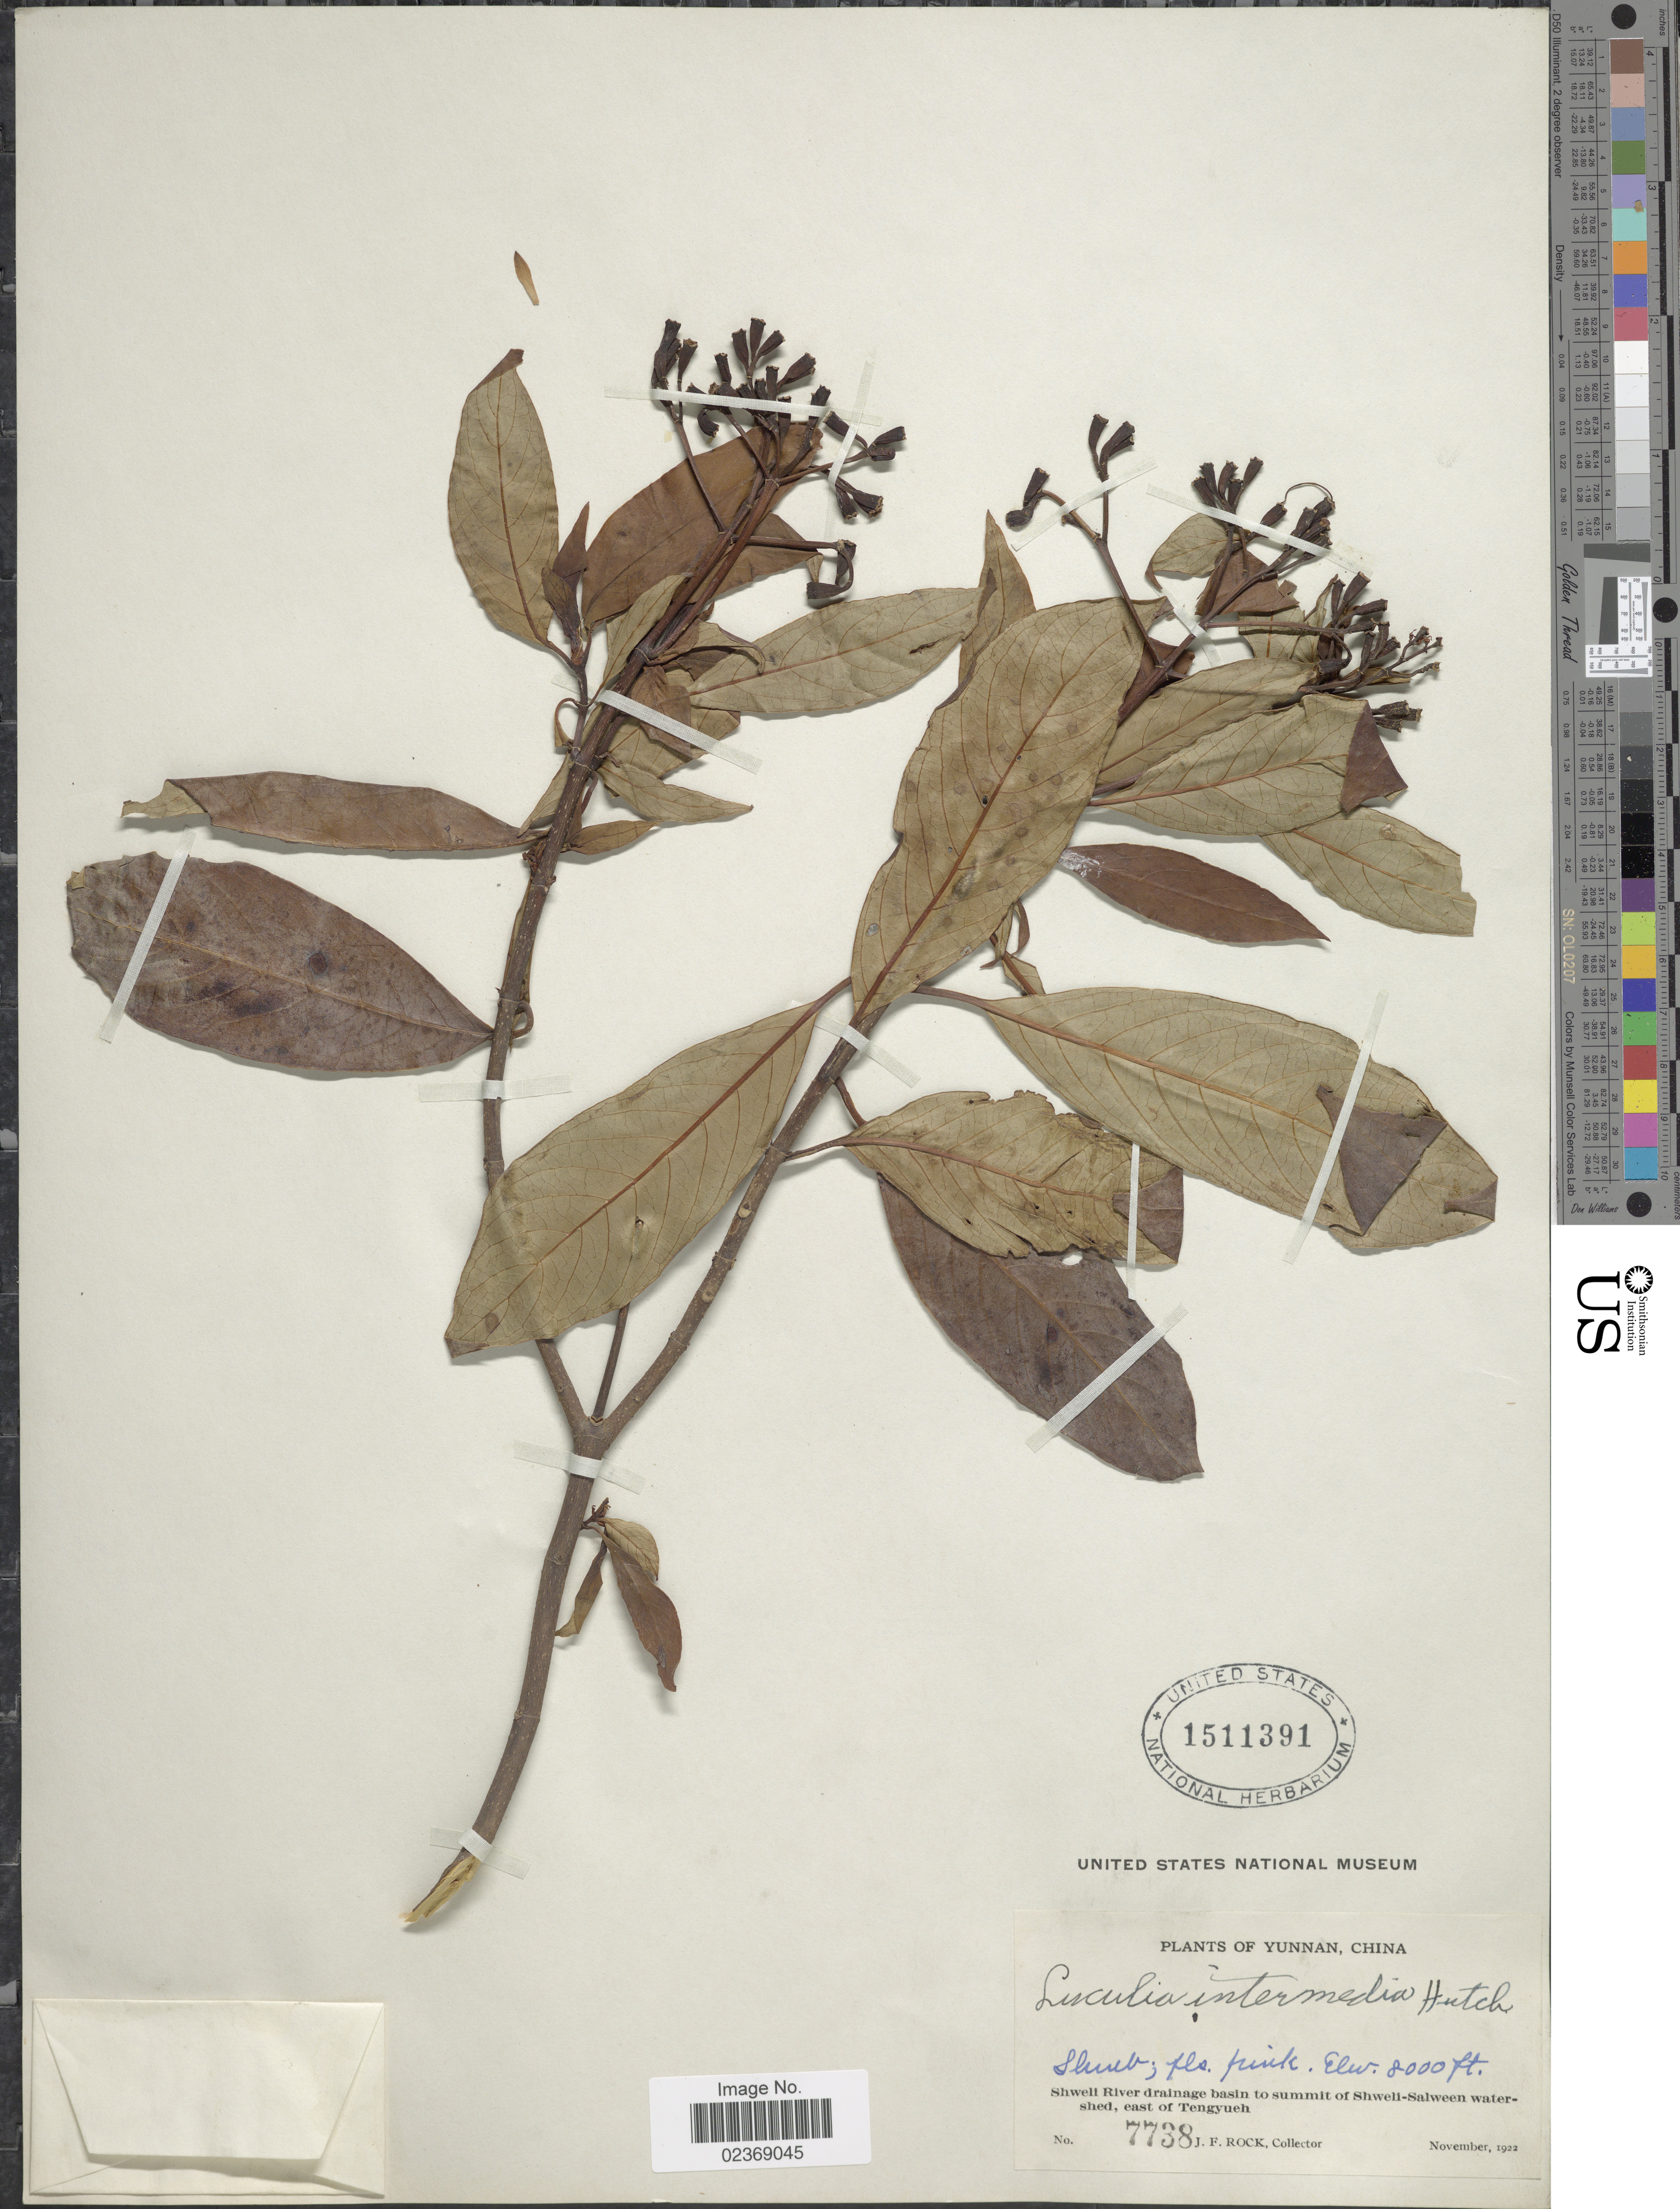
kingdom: Plantae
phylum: Tracheophyta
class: Magnoliopsida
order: Gentianales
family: Rubiaceae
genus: Luculia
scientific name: Luculia intermedia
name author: Hutch.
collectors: J. Rock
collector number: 7738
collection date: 1922-11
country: China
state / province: Yunnan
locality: Shweli River drainage basin to summit of Shweli-Salween watershed, east of Tengyueh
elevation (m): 2438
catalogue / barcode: US 1511391